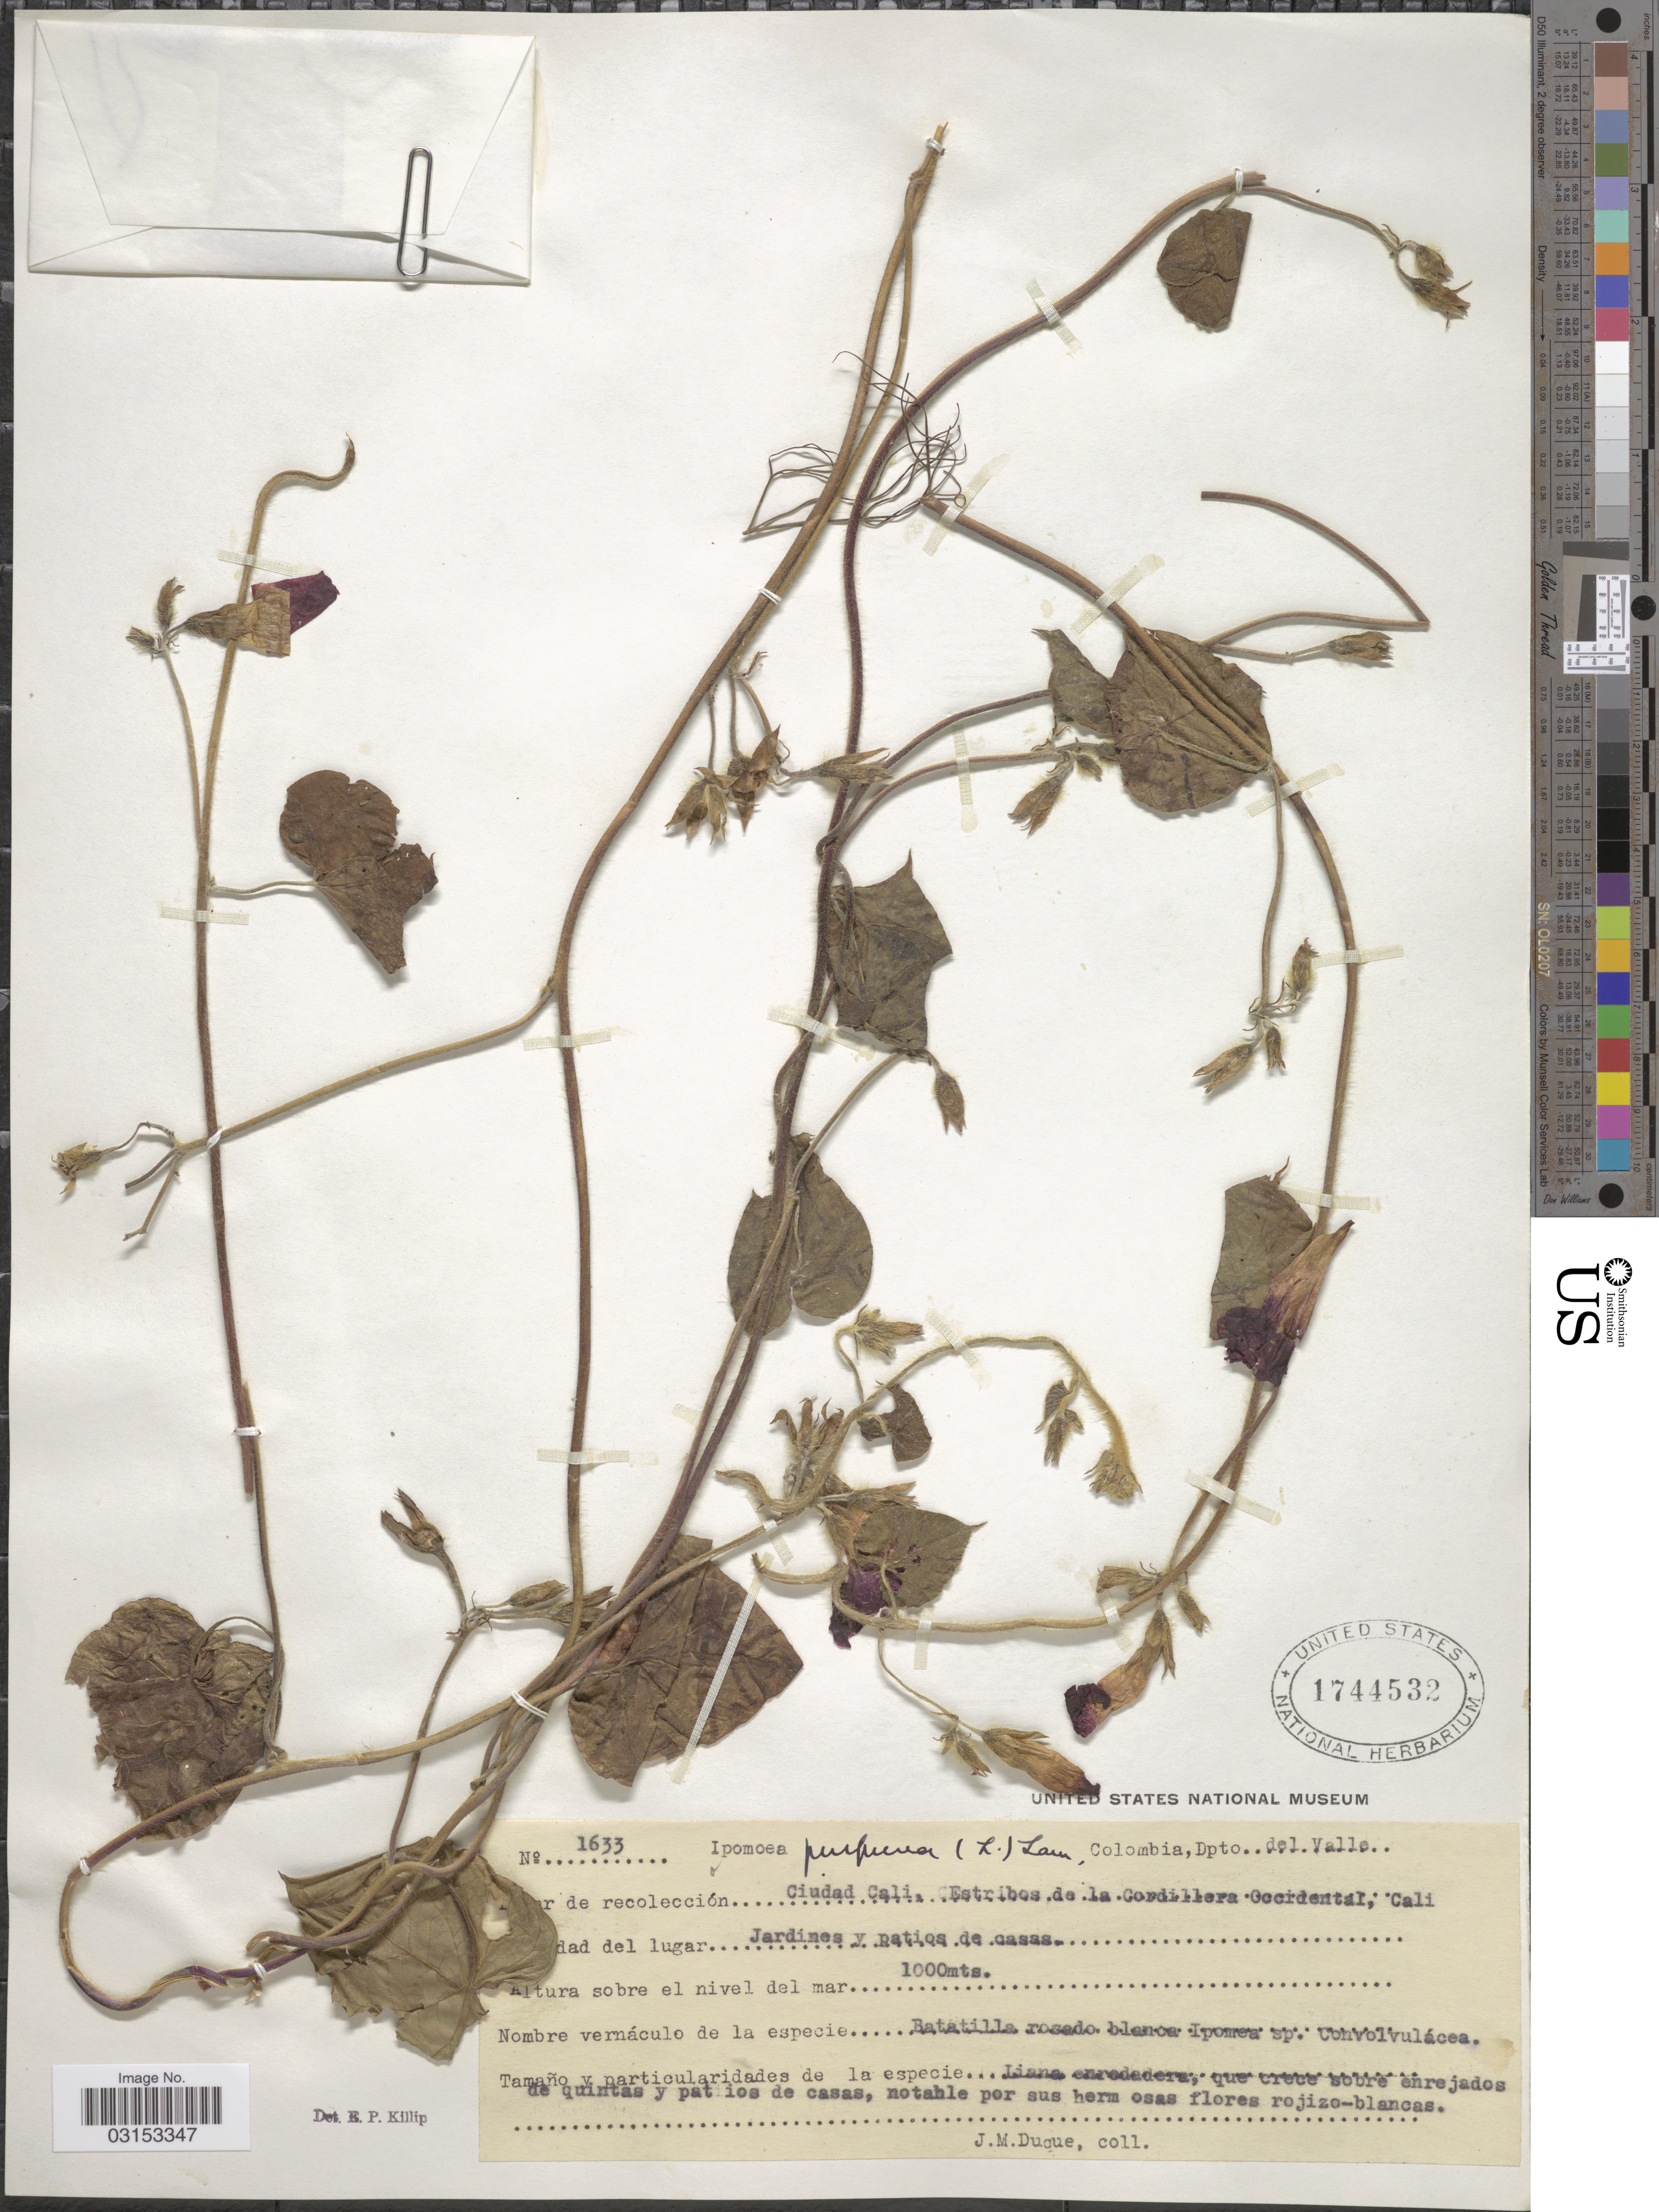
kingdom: Plantae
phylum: Tracheophyta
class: Magnoliopsida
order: Solanales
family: Convolvulaceae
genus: Ipomoea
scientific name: Ipomoea purpurea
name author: (L.) Roth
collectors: J. Duque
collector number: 1633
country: Colombia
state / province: Valle del Cauca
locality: Dpto. del Valle. Ciudad Cali. Estribos de la Cordillera Occidental, Cali.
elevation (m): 1000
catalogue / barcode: US 1744532